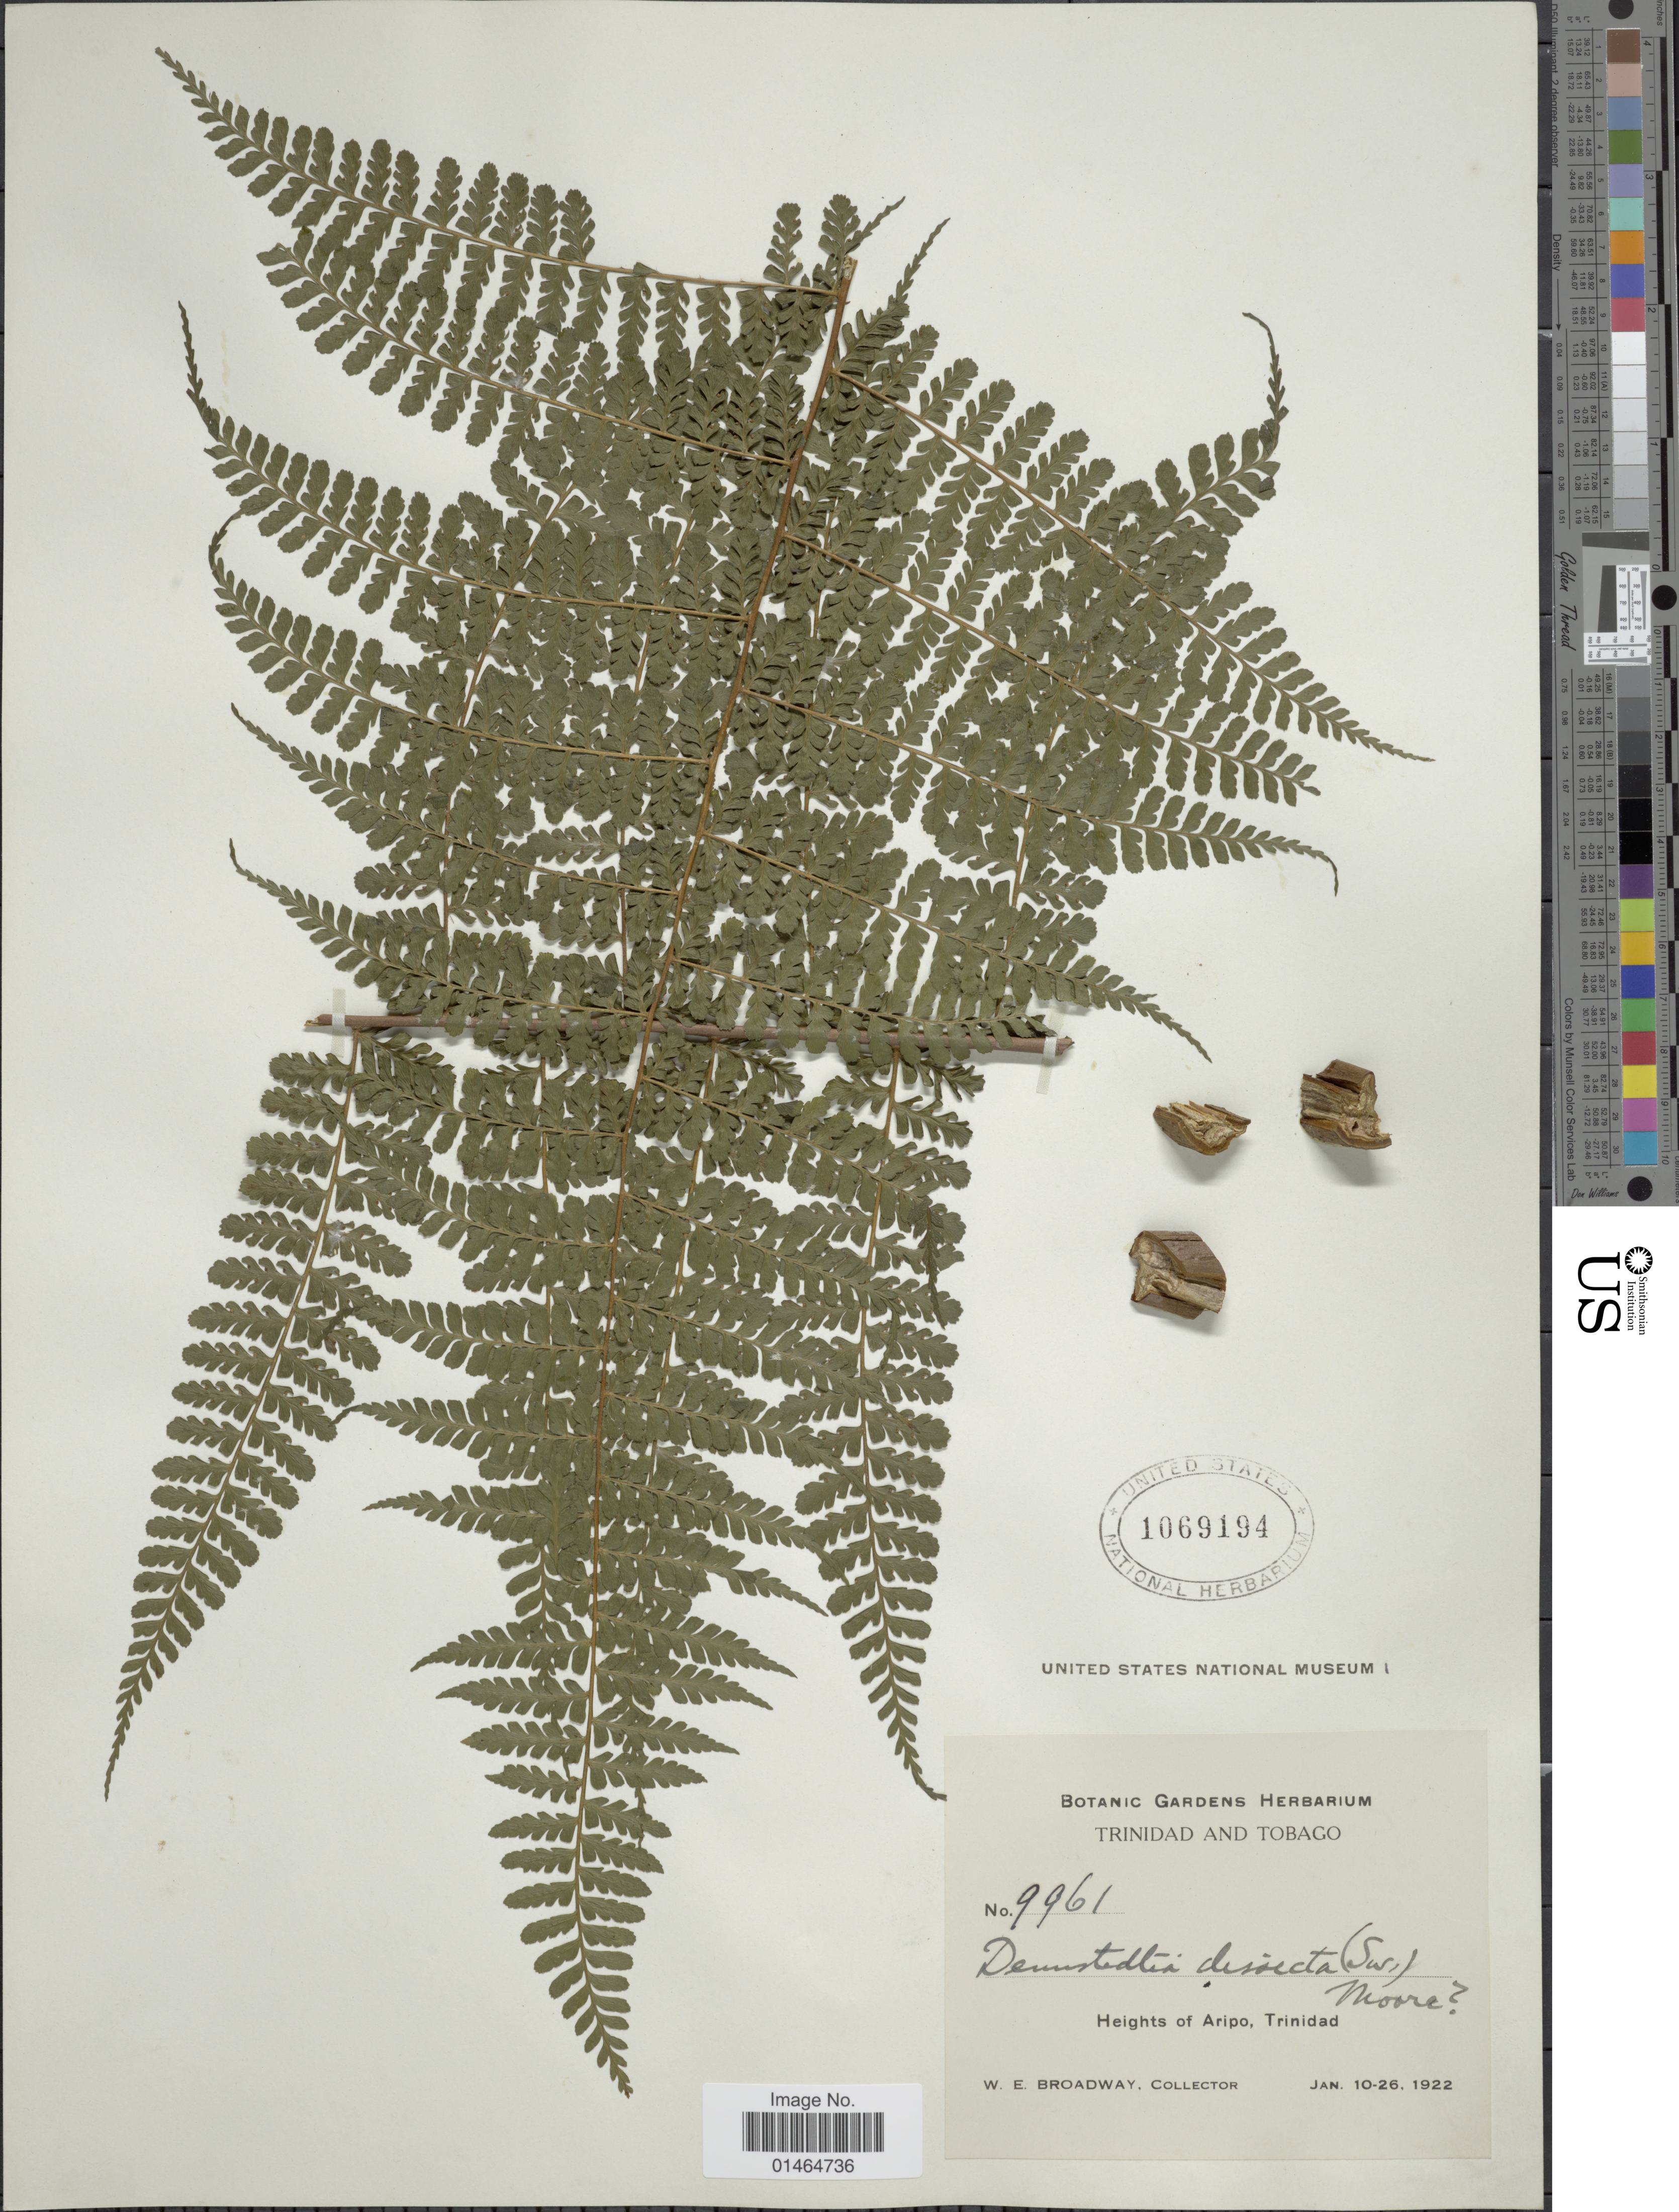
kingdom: Plantae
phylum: Tracheophyta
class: Polypodiopsida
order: Polypodiales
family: Dennstaedtiaceae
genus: Dennstaedtia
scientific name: Dennstaedtia dissecta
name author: (Sw.) T. Moore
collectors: W. E. Broadway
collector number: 9961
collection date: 1922-01-10/1922-01-26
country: Trinidad and Tobago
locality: Heights of Aripo, Trinidad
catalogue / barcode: US 1069194